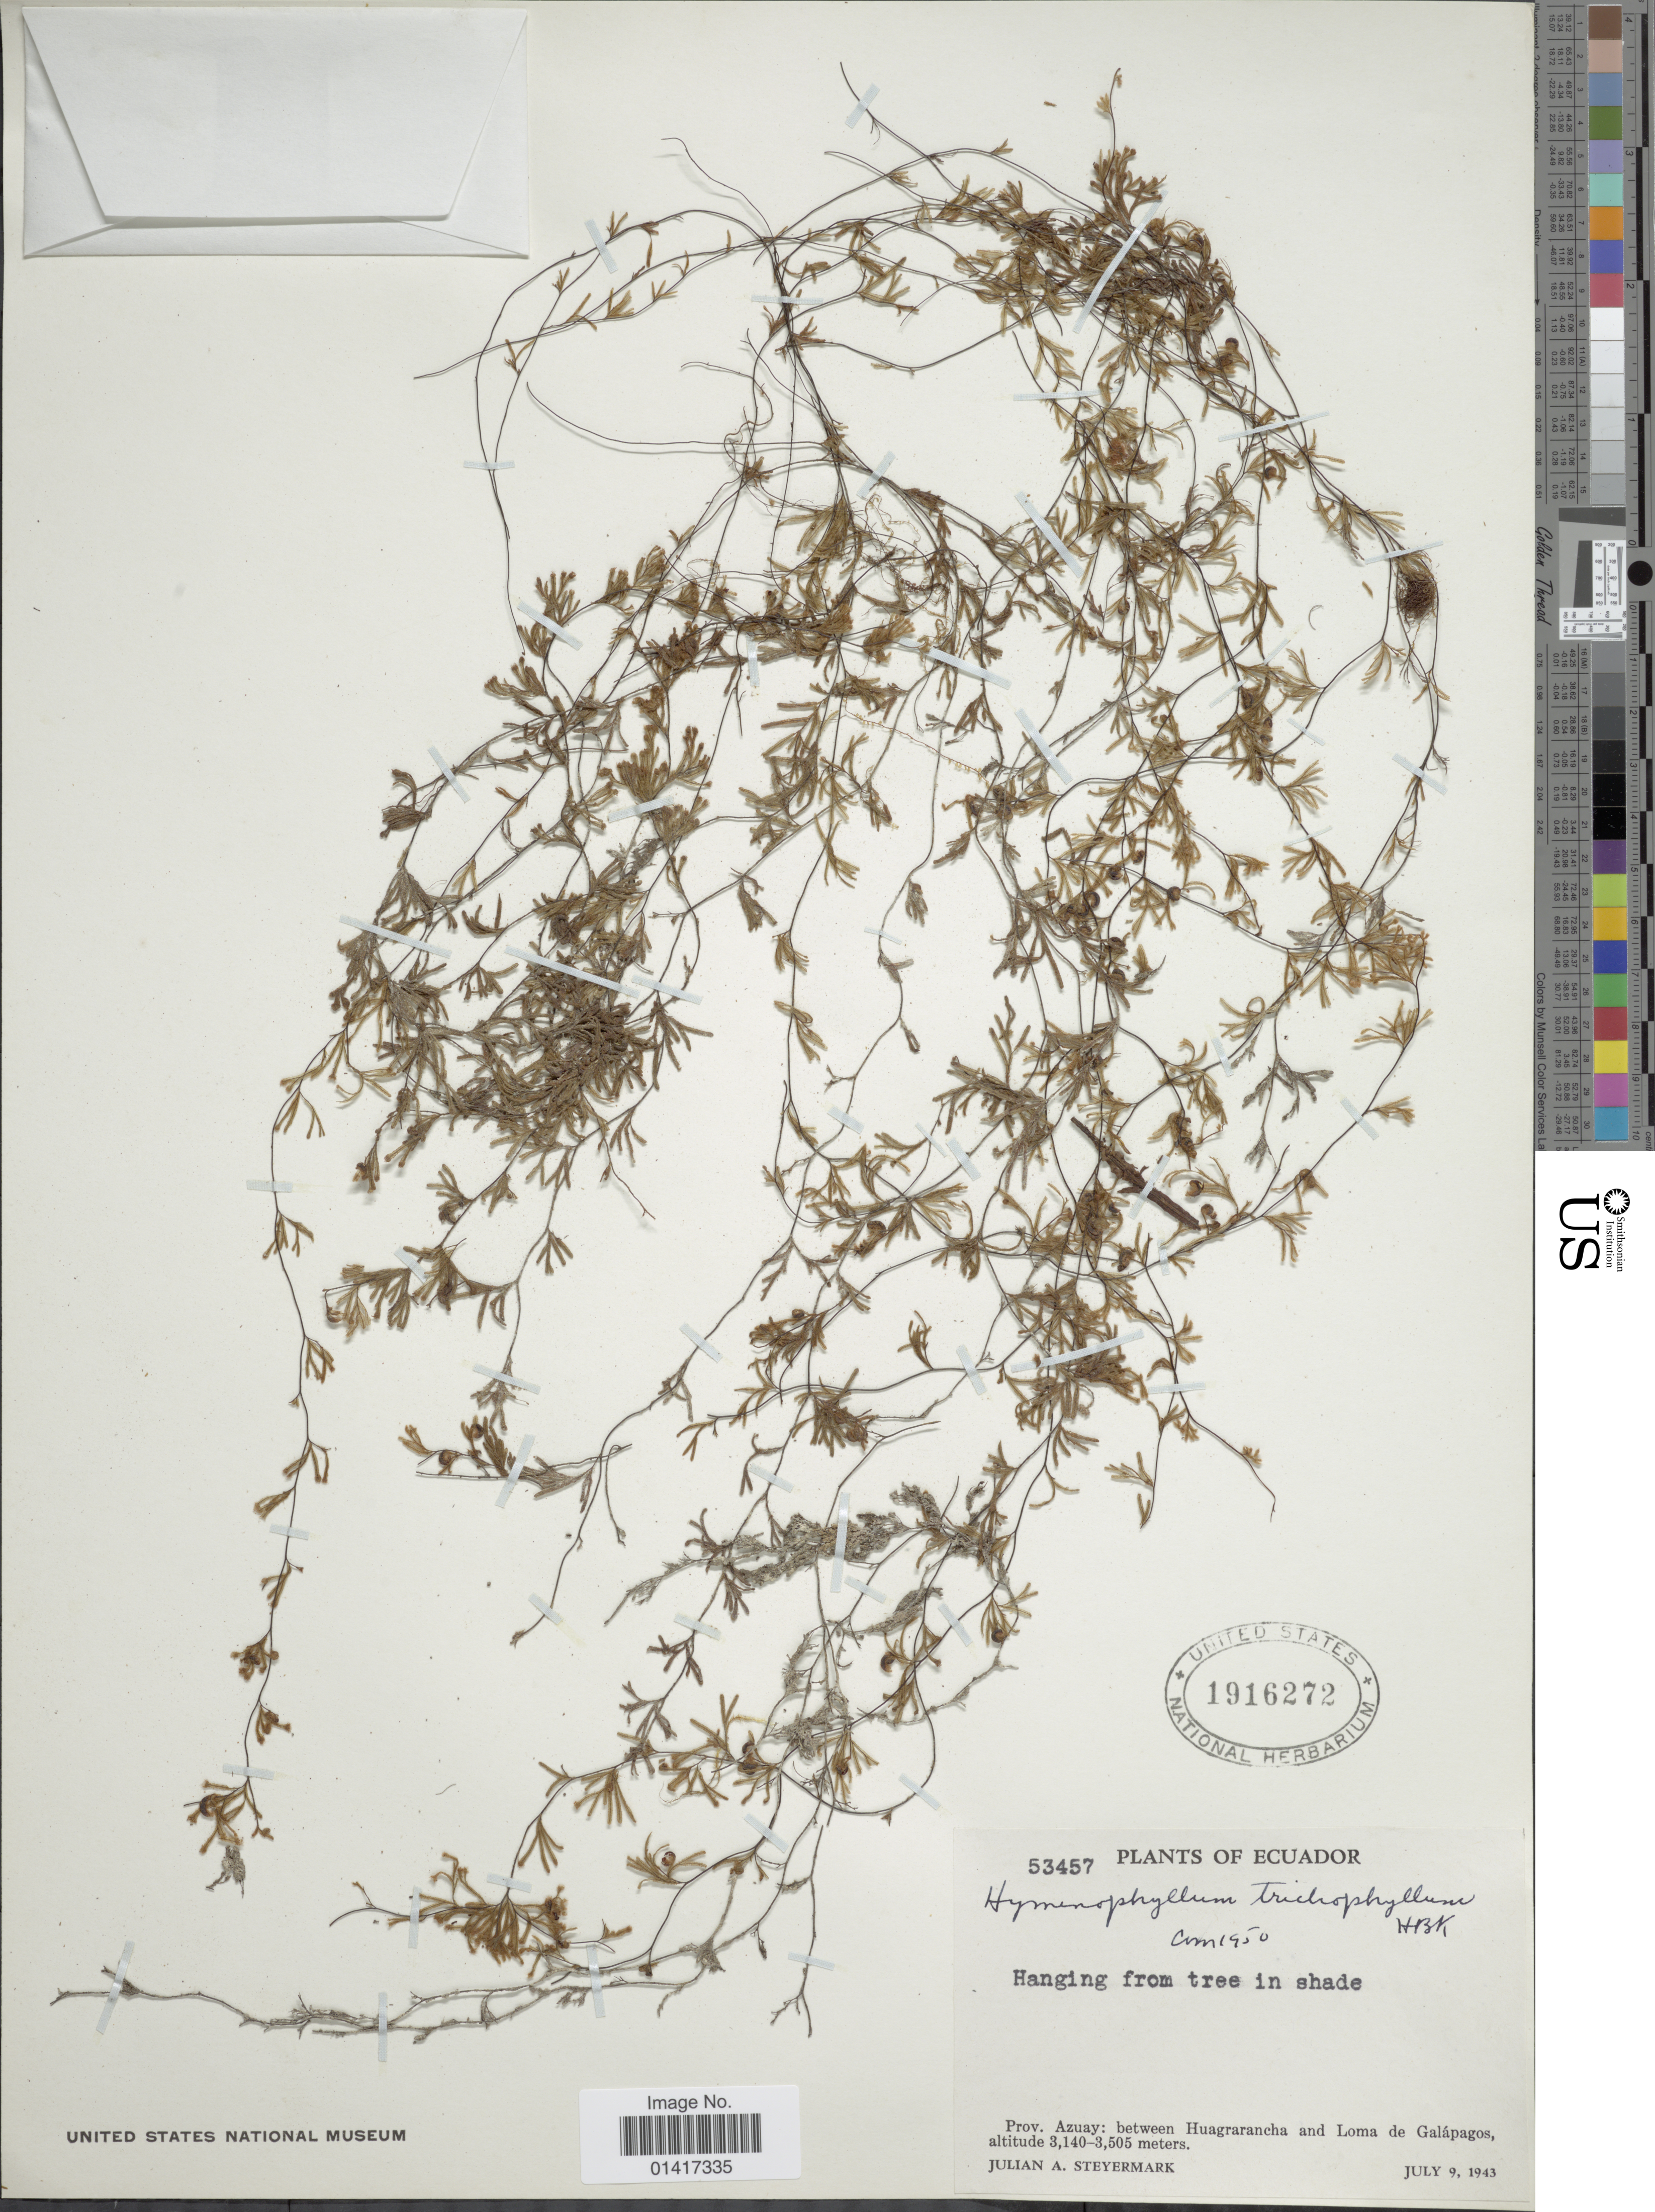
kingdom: Plantae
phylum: Tracheophyta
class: Polypodiopsida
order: Hymenophyllales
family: Hymenophyllaceae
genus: Hymenophyllum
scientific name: Hymenophyllum trichophyllum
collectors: J. Steyermark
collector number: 53457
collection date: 1943-07-09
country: Ecuador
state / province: Azuay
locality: Prov. Azuay: between Huagrarancha and Loma de Galapagos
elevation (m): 3140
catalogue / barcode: US 1916272